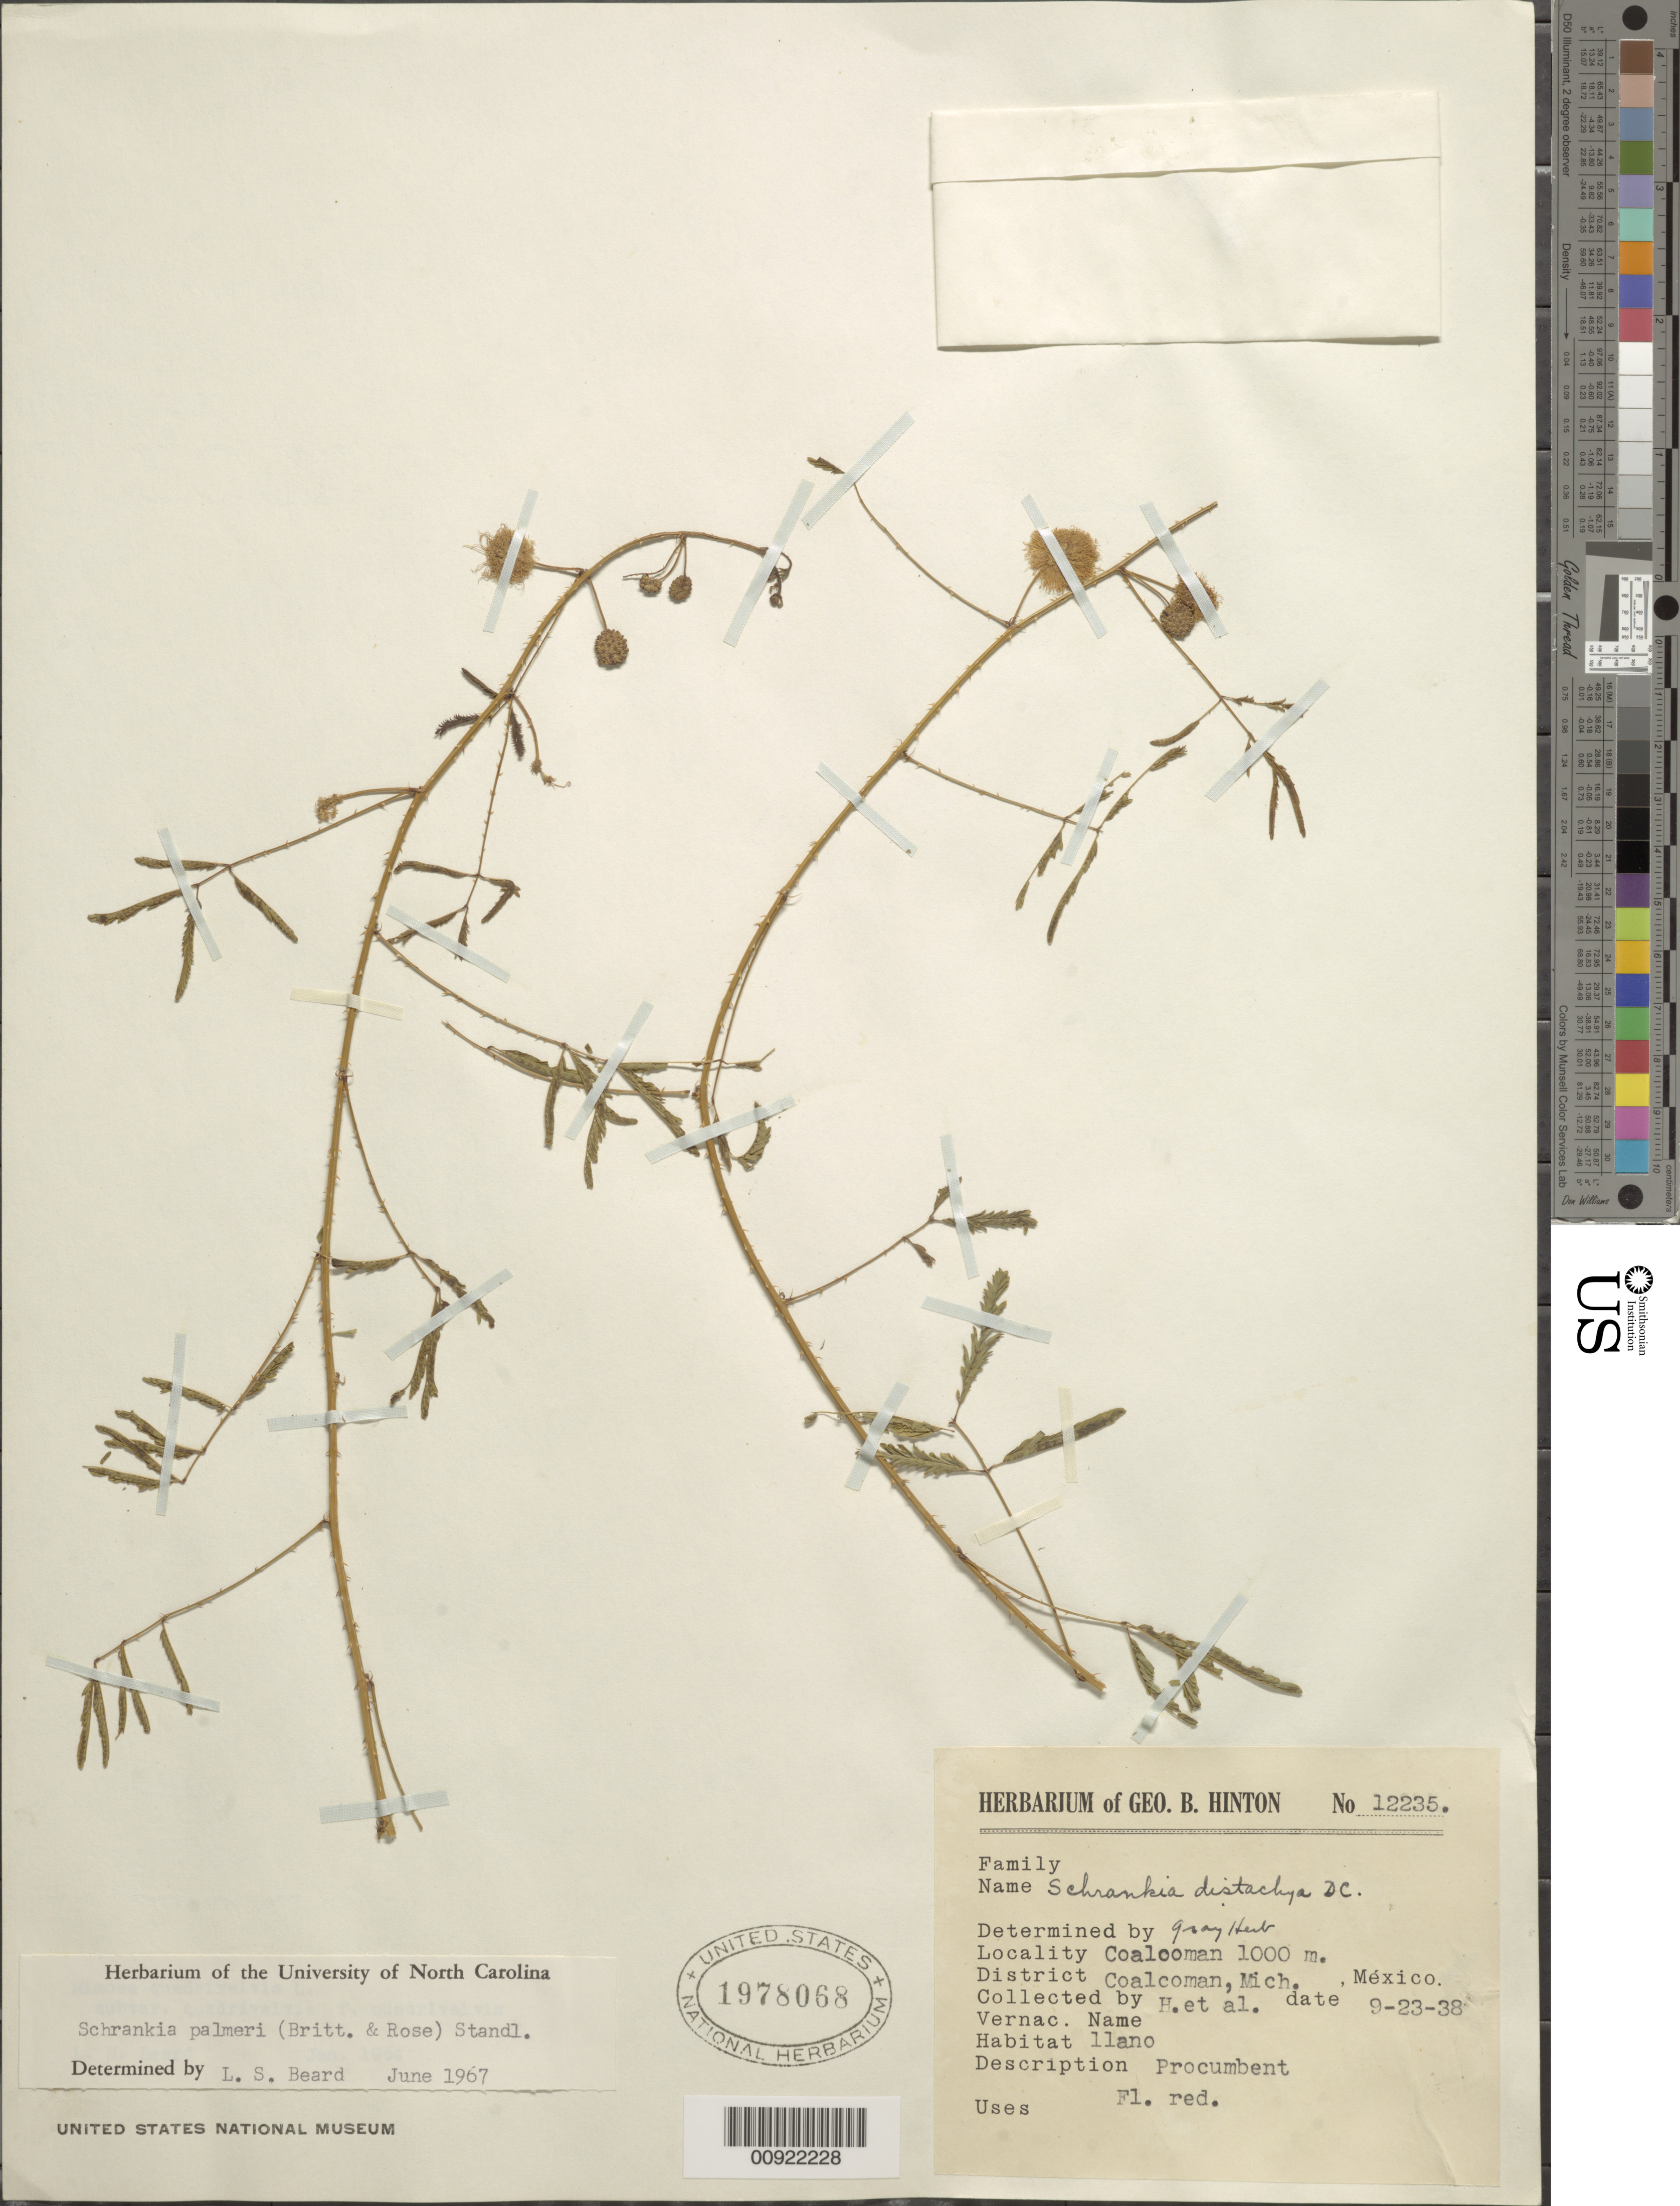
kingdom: Plantae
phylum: Tracheophyta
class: Magnoliopsida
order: Fabales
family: Fabaceae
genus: Mimosa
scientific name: Mimosa palmeri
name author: Rose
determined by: Strong, M. T., (US), Smithsonian Institution - National Museum of Natural History (UNITED STATES)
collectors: G. B. Hinton & et al.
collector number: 12235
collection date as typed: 23 Sep 1938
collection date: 1938-09-23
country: Mexico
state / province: Michoacán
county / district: Coalcomán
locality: Coalcomán, District of Coalcomán, Michoacán.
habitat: Llano.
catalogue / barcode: US 1978068